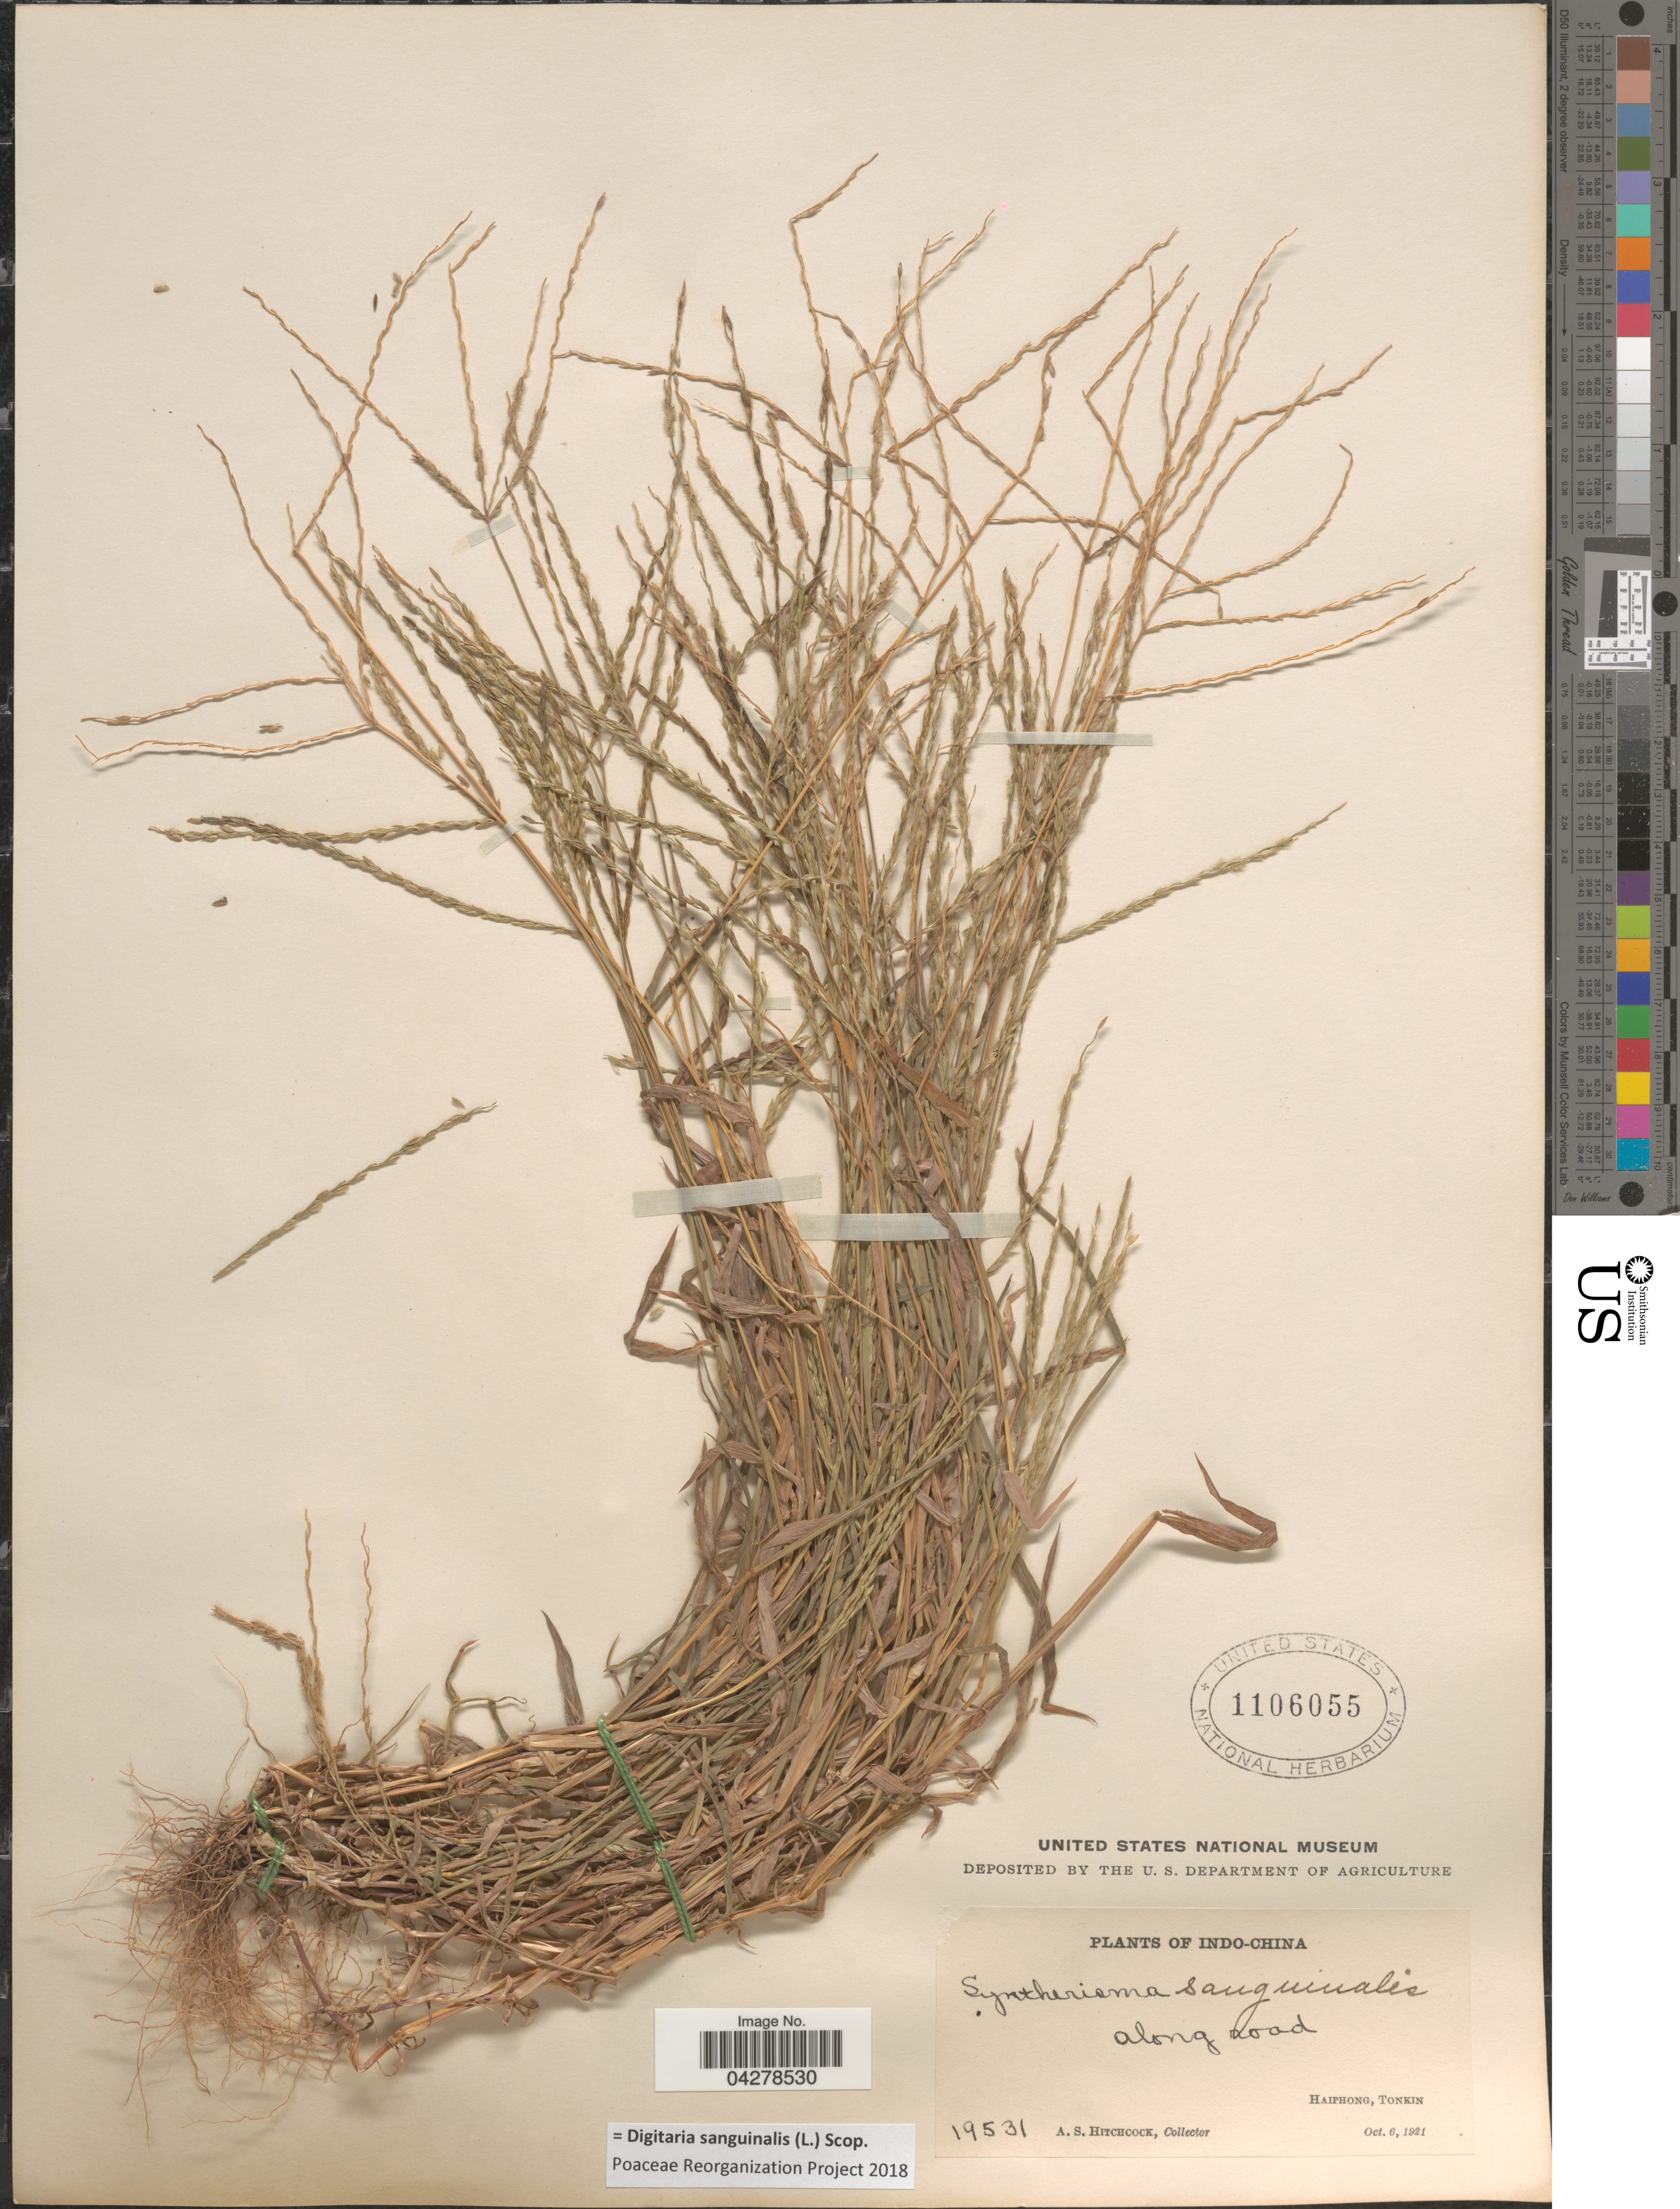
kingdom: Plantae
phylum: Tracheophyta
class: Liliopsida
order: Poales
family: Poaceae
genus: Digitaria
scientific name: Digitaria sanguinalis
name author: (L.) Scop.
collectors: A. S. Hitchcock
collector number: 19531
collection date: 1921-10-06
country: Vietnam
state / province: Hai Phong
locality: Indo-China. Along road. Haiphong, Tonkin.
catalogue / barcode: US 1106055